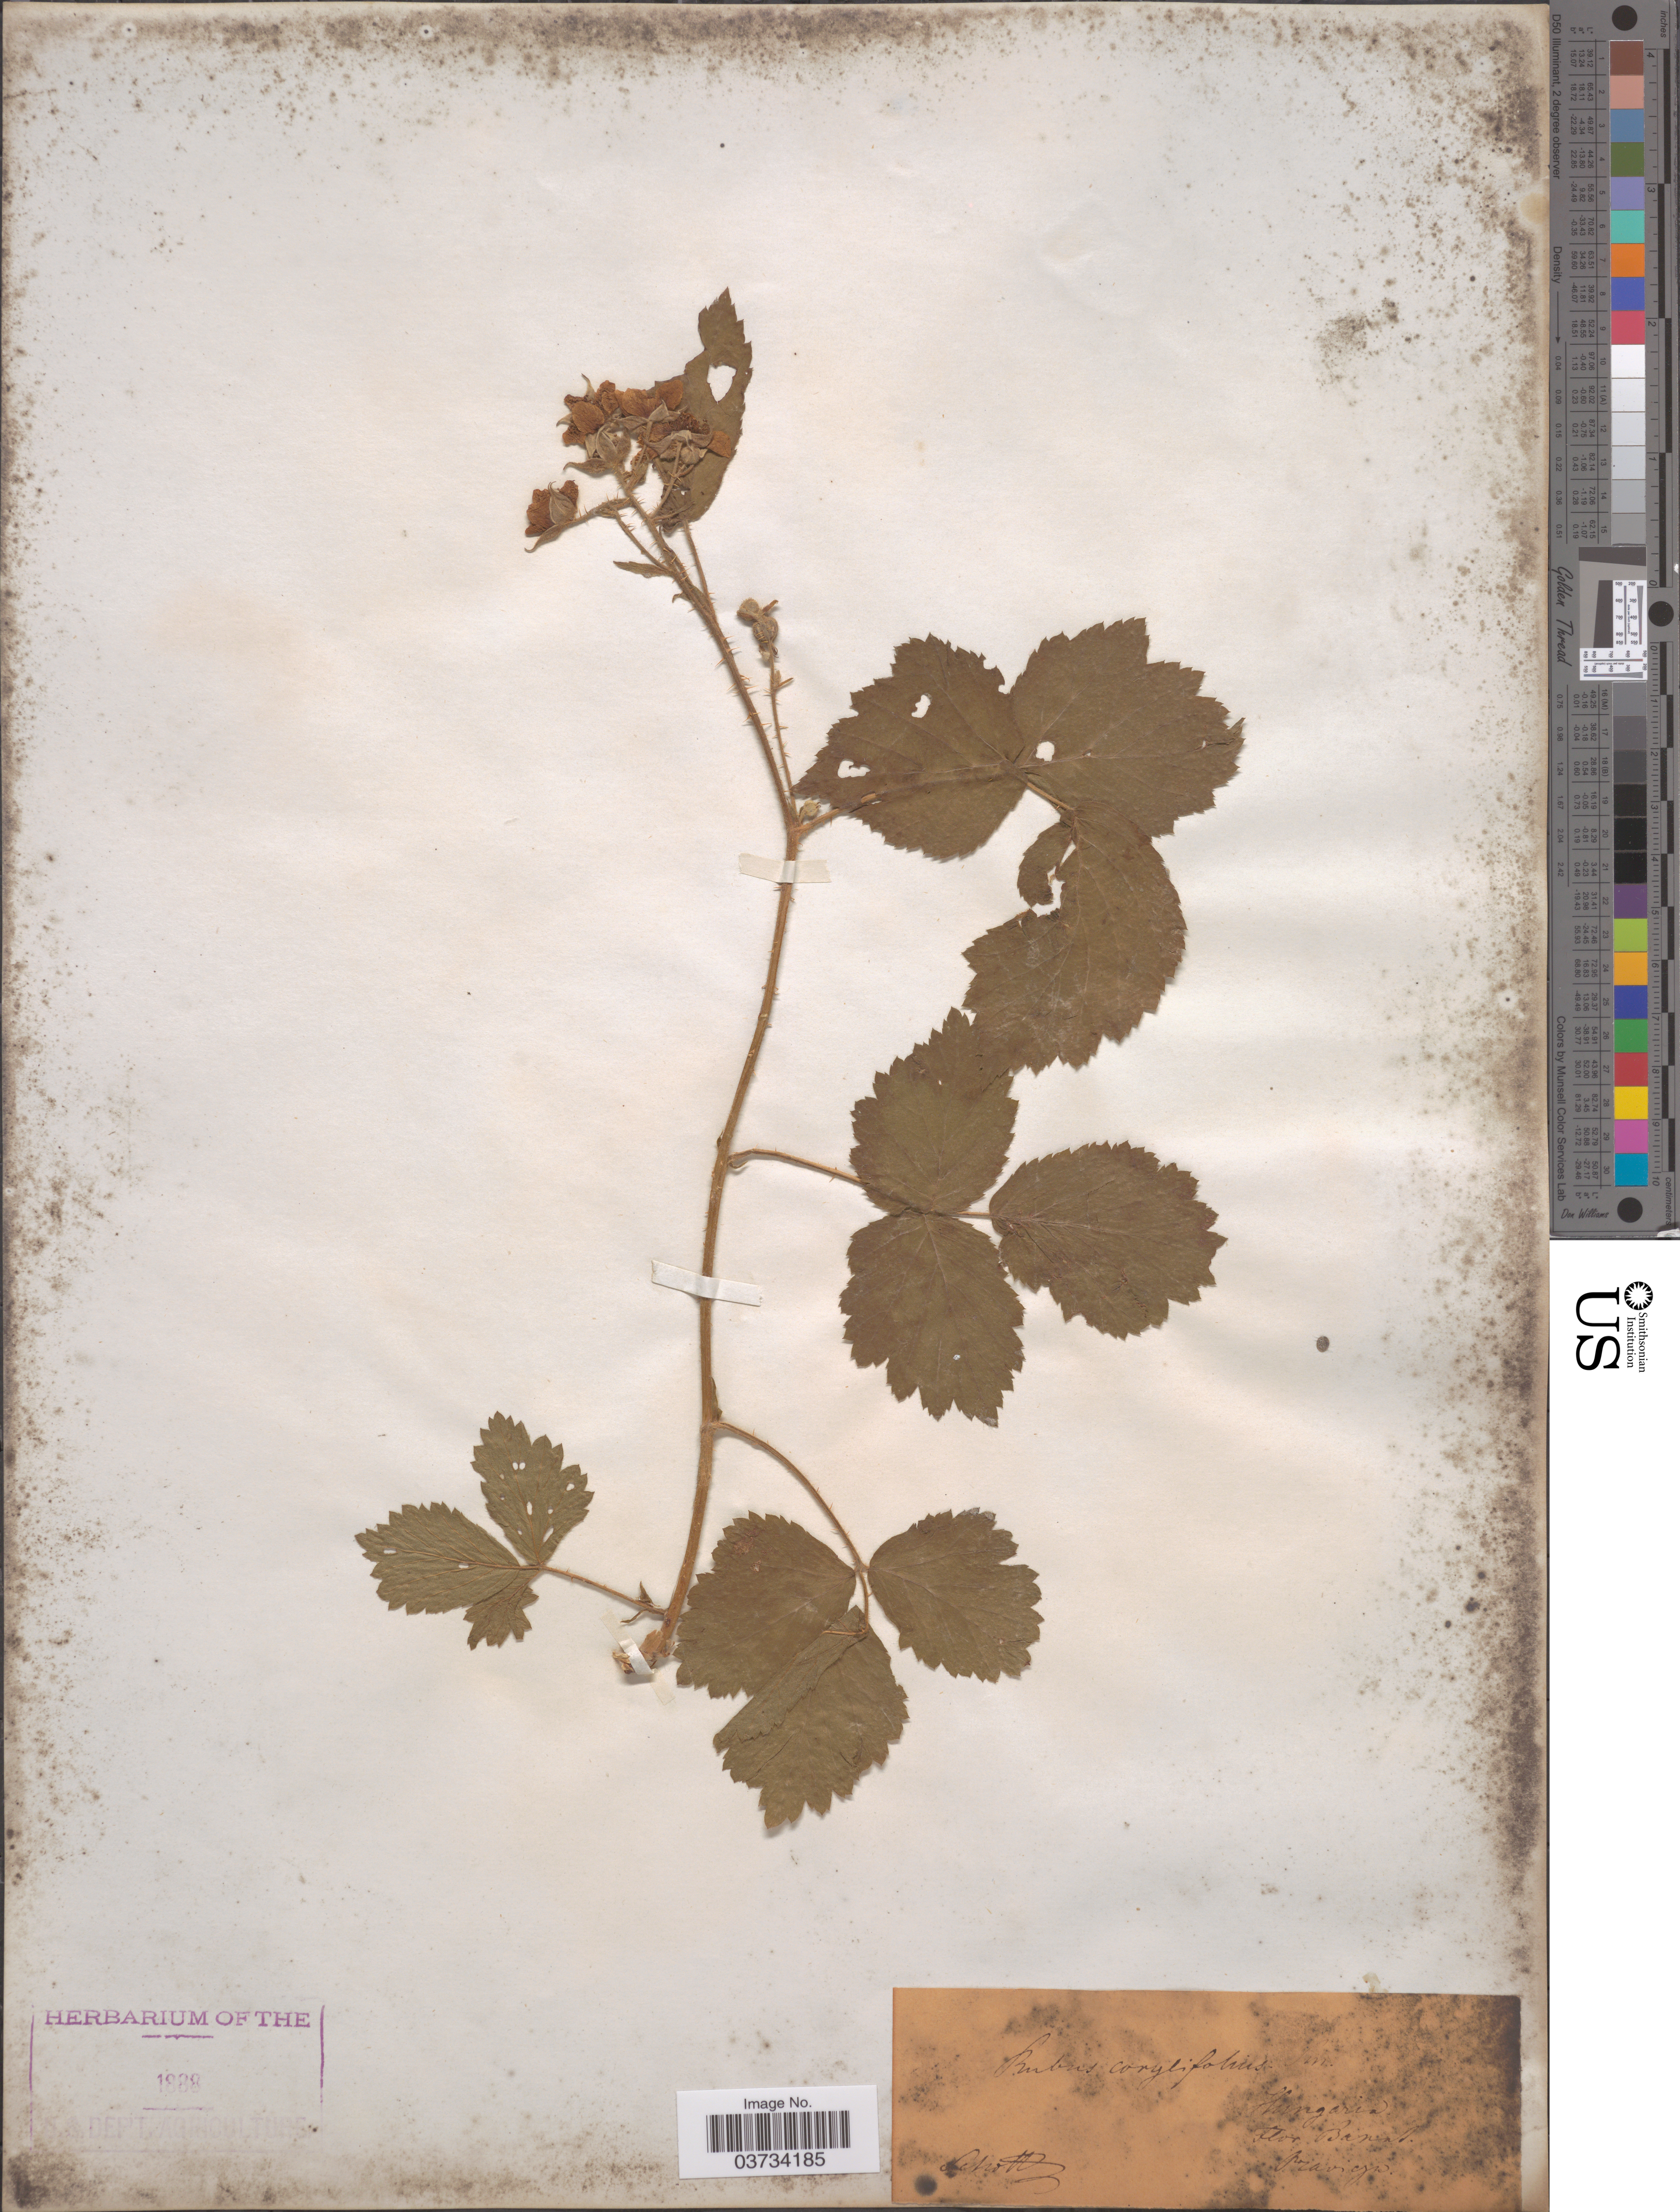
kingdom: Plantae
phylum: Tracheophyta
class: Magnoliopsida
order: Rosales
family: Rosaceae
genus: Rubus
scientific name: Rubus corylifolius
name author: Hayne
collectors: -. Schottz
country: Hungary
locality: Banat. Pravigne [interpreted].